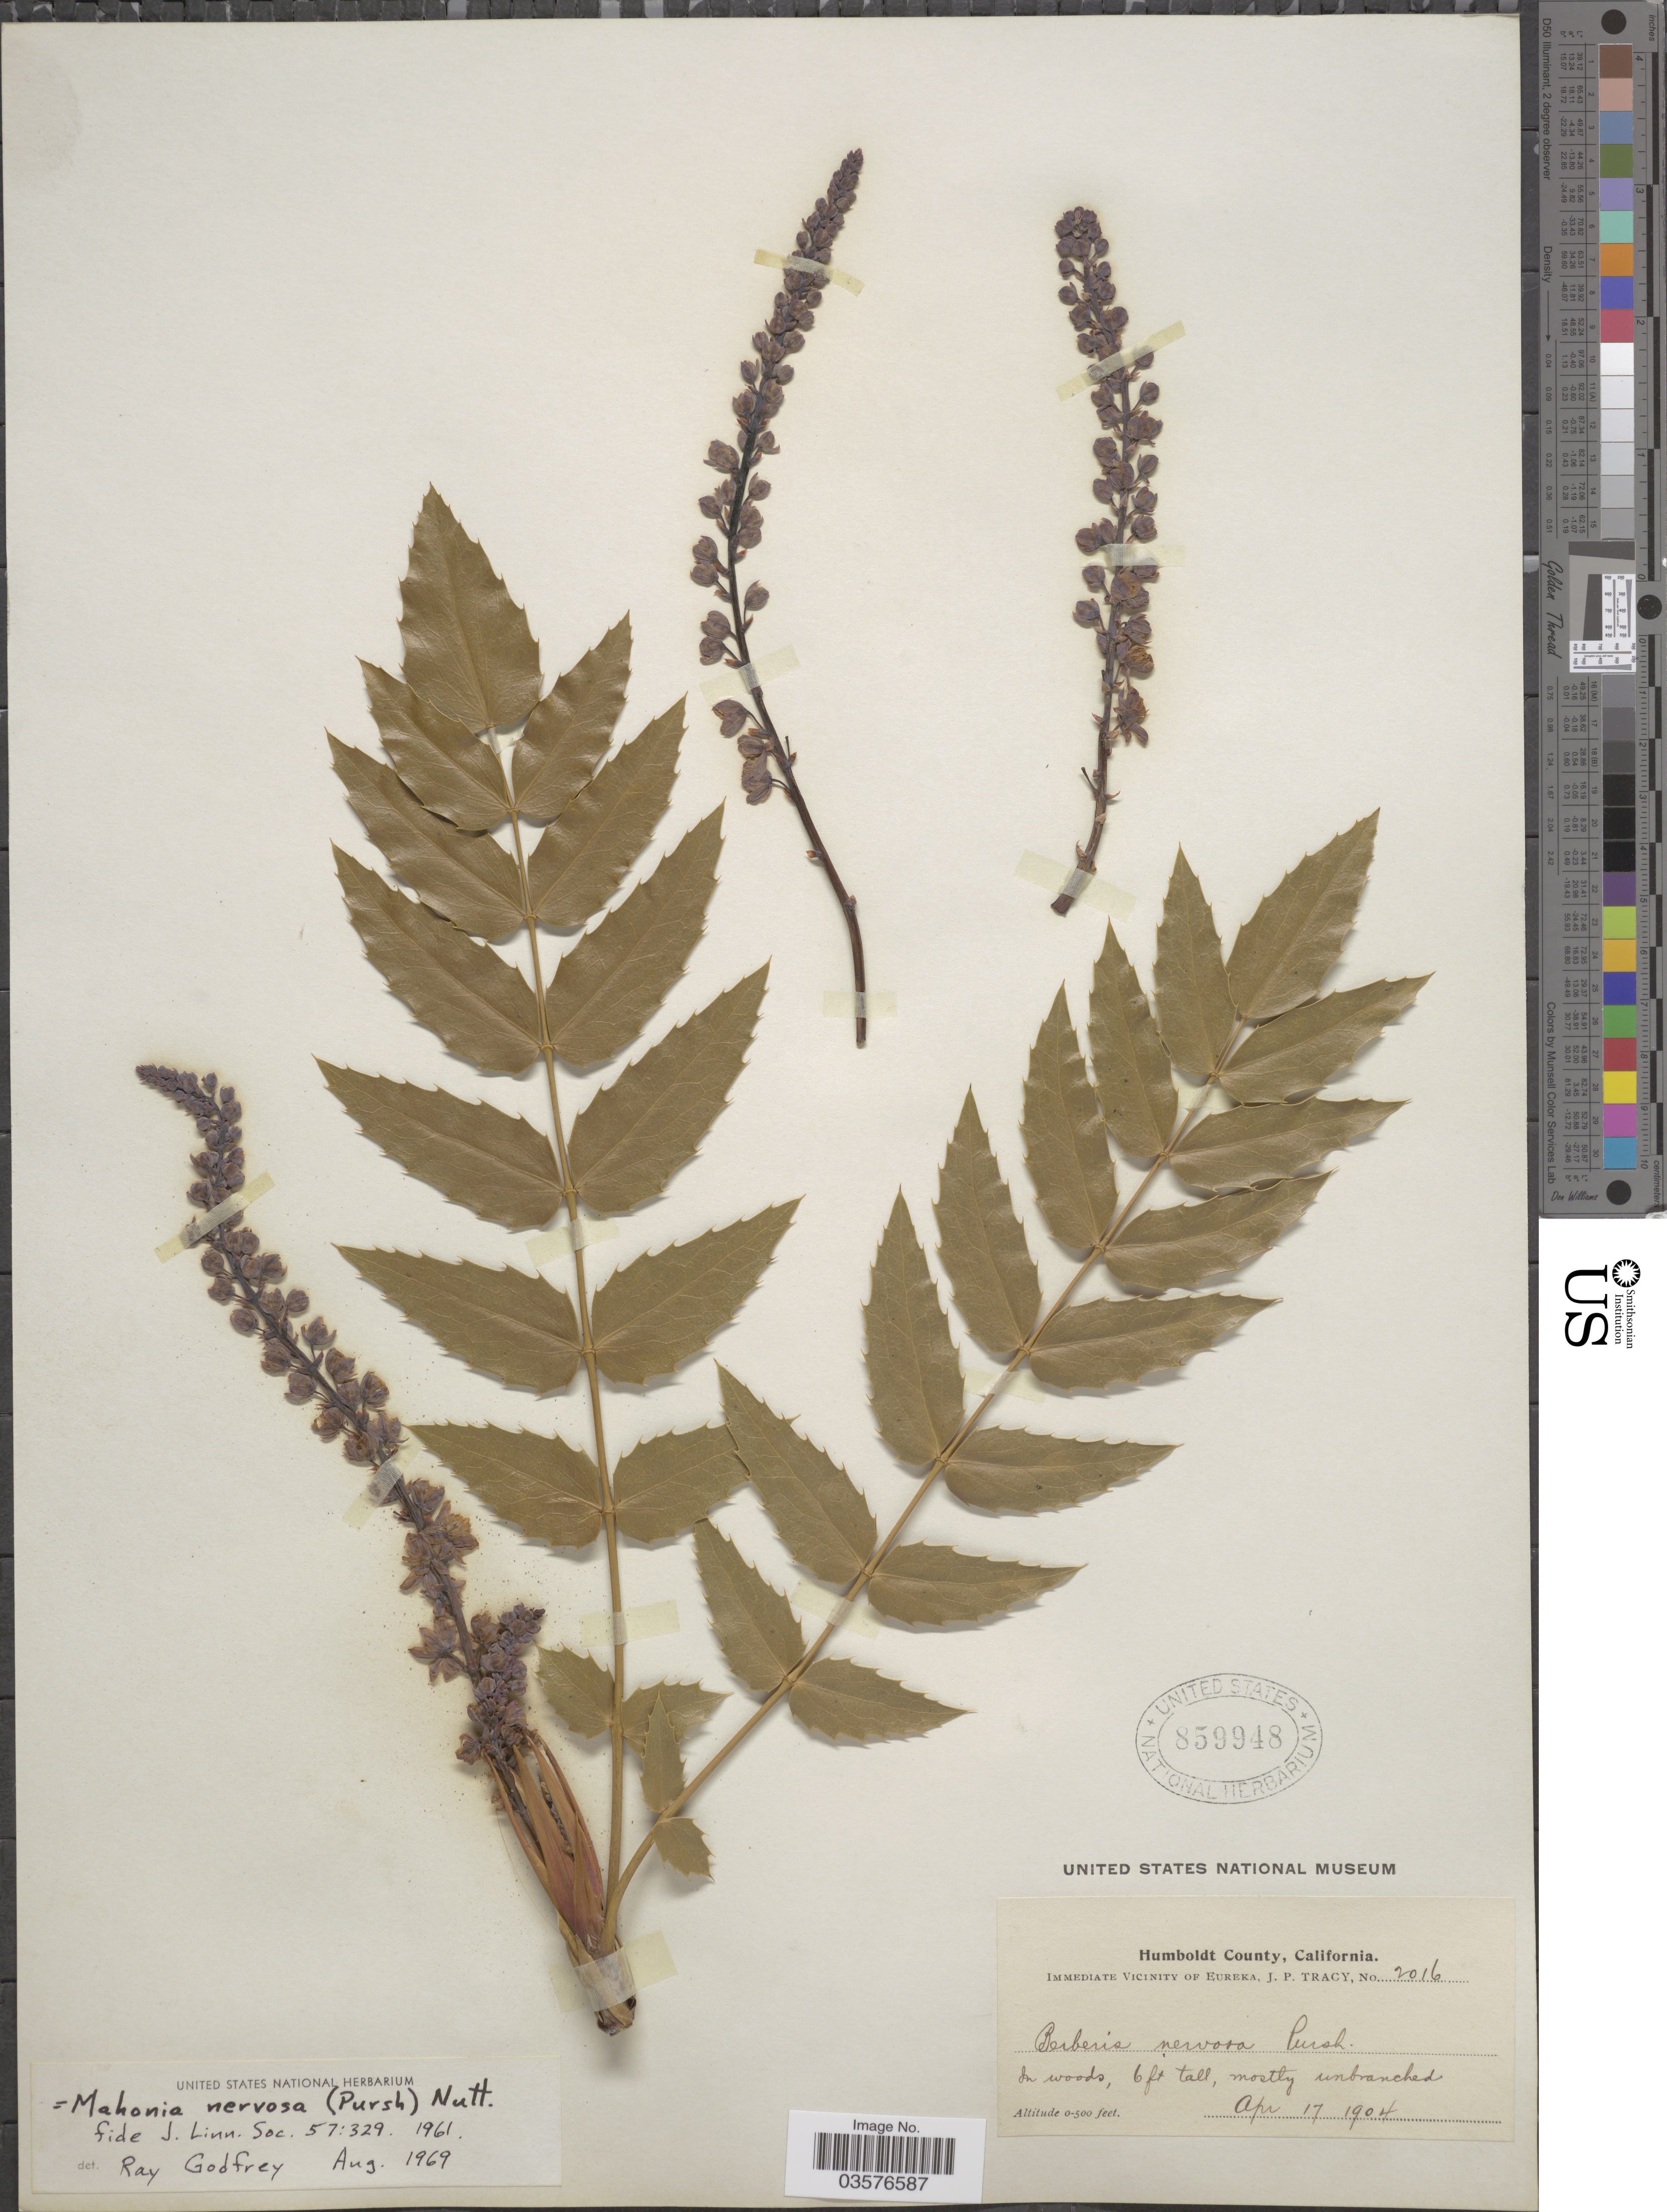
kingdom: Plantae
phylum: Tracheophyta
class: Magnoliopsida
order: Ranunculales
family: Berberidaceae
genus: Mahonia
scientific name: Mahonia nervosa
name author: (Pursh) Nutt.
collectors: J. Tracy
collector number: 2016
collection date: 1904-04-17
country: United States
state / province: California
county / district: Humboldt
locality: Humboldt County. Immediate Vicinity of Eureka.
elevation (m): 0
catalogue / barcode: US 859948